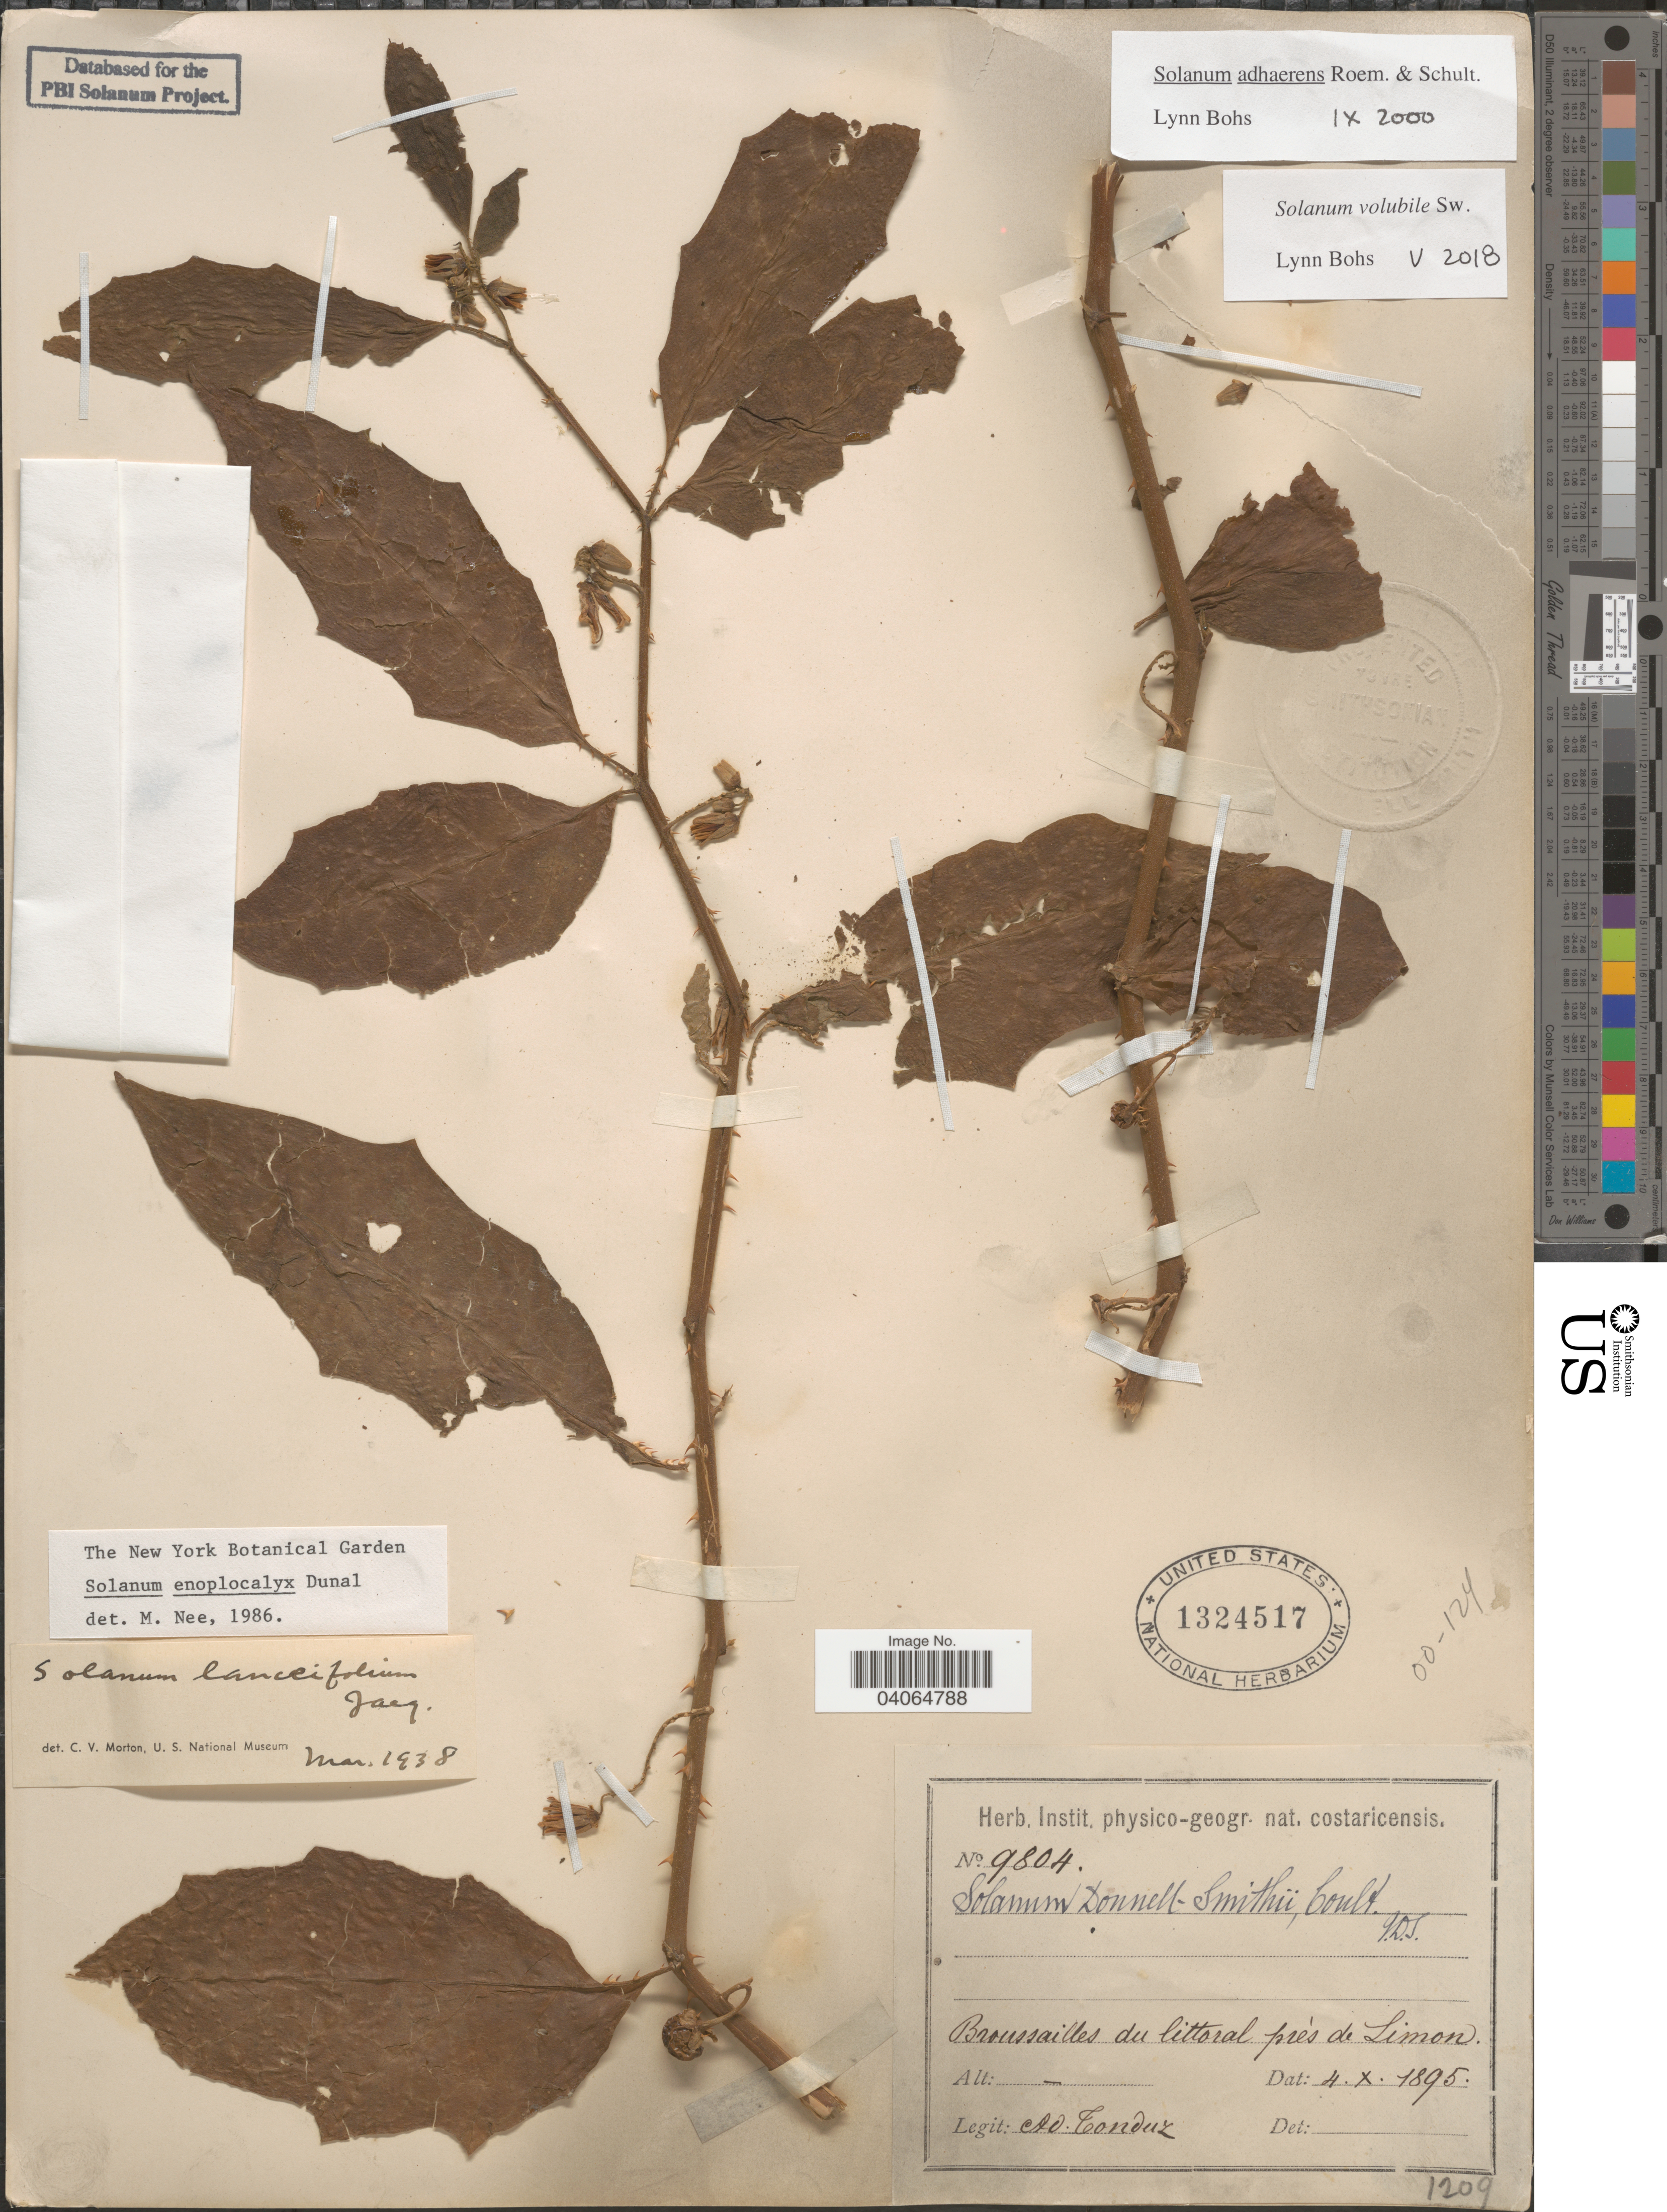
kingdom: Plantae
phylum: Tracheophyta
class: Magnoliopsida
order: Solanales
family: Solanaceae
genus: Solanum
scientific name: Solanum volubile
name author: Sw.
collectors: A. Tonduz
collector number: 9804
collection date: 1895-10-04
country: Costa Rica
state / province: Limón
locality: Broussailes du littoral près de Limon.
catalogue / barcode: US 1324517